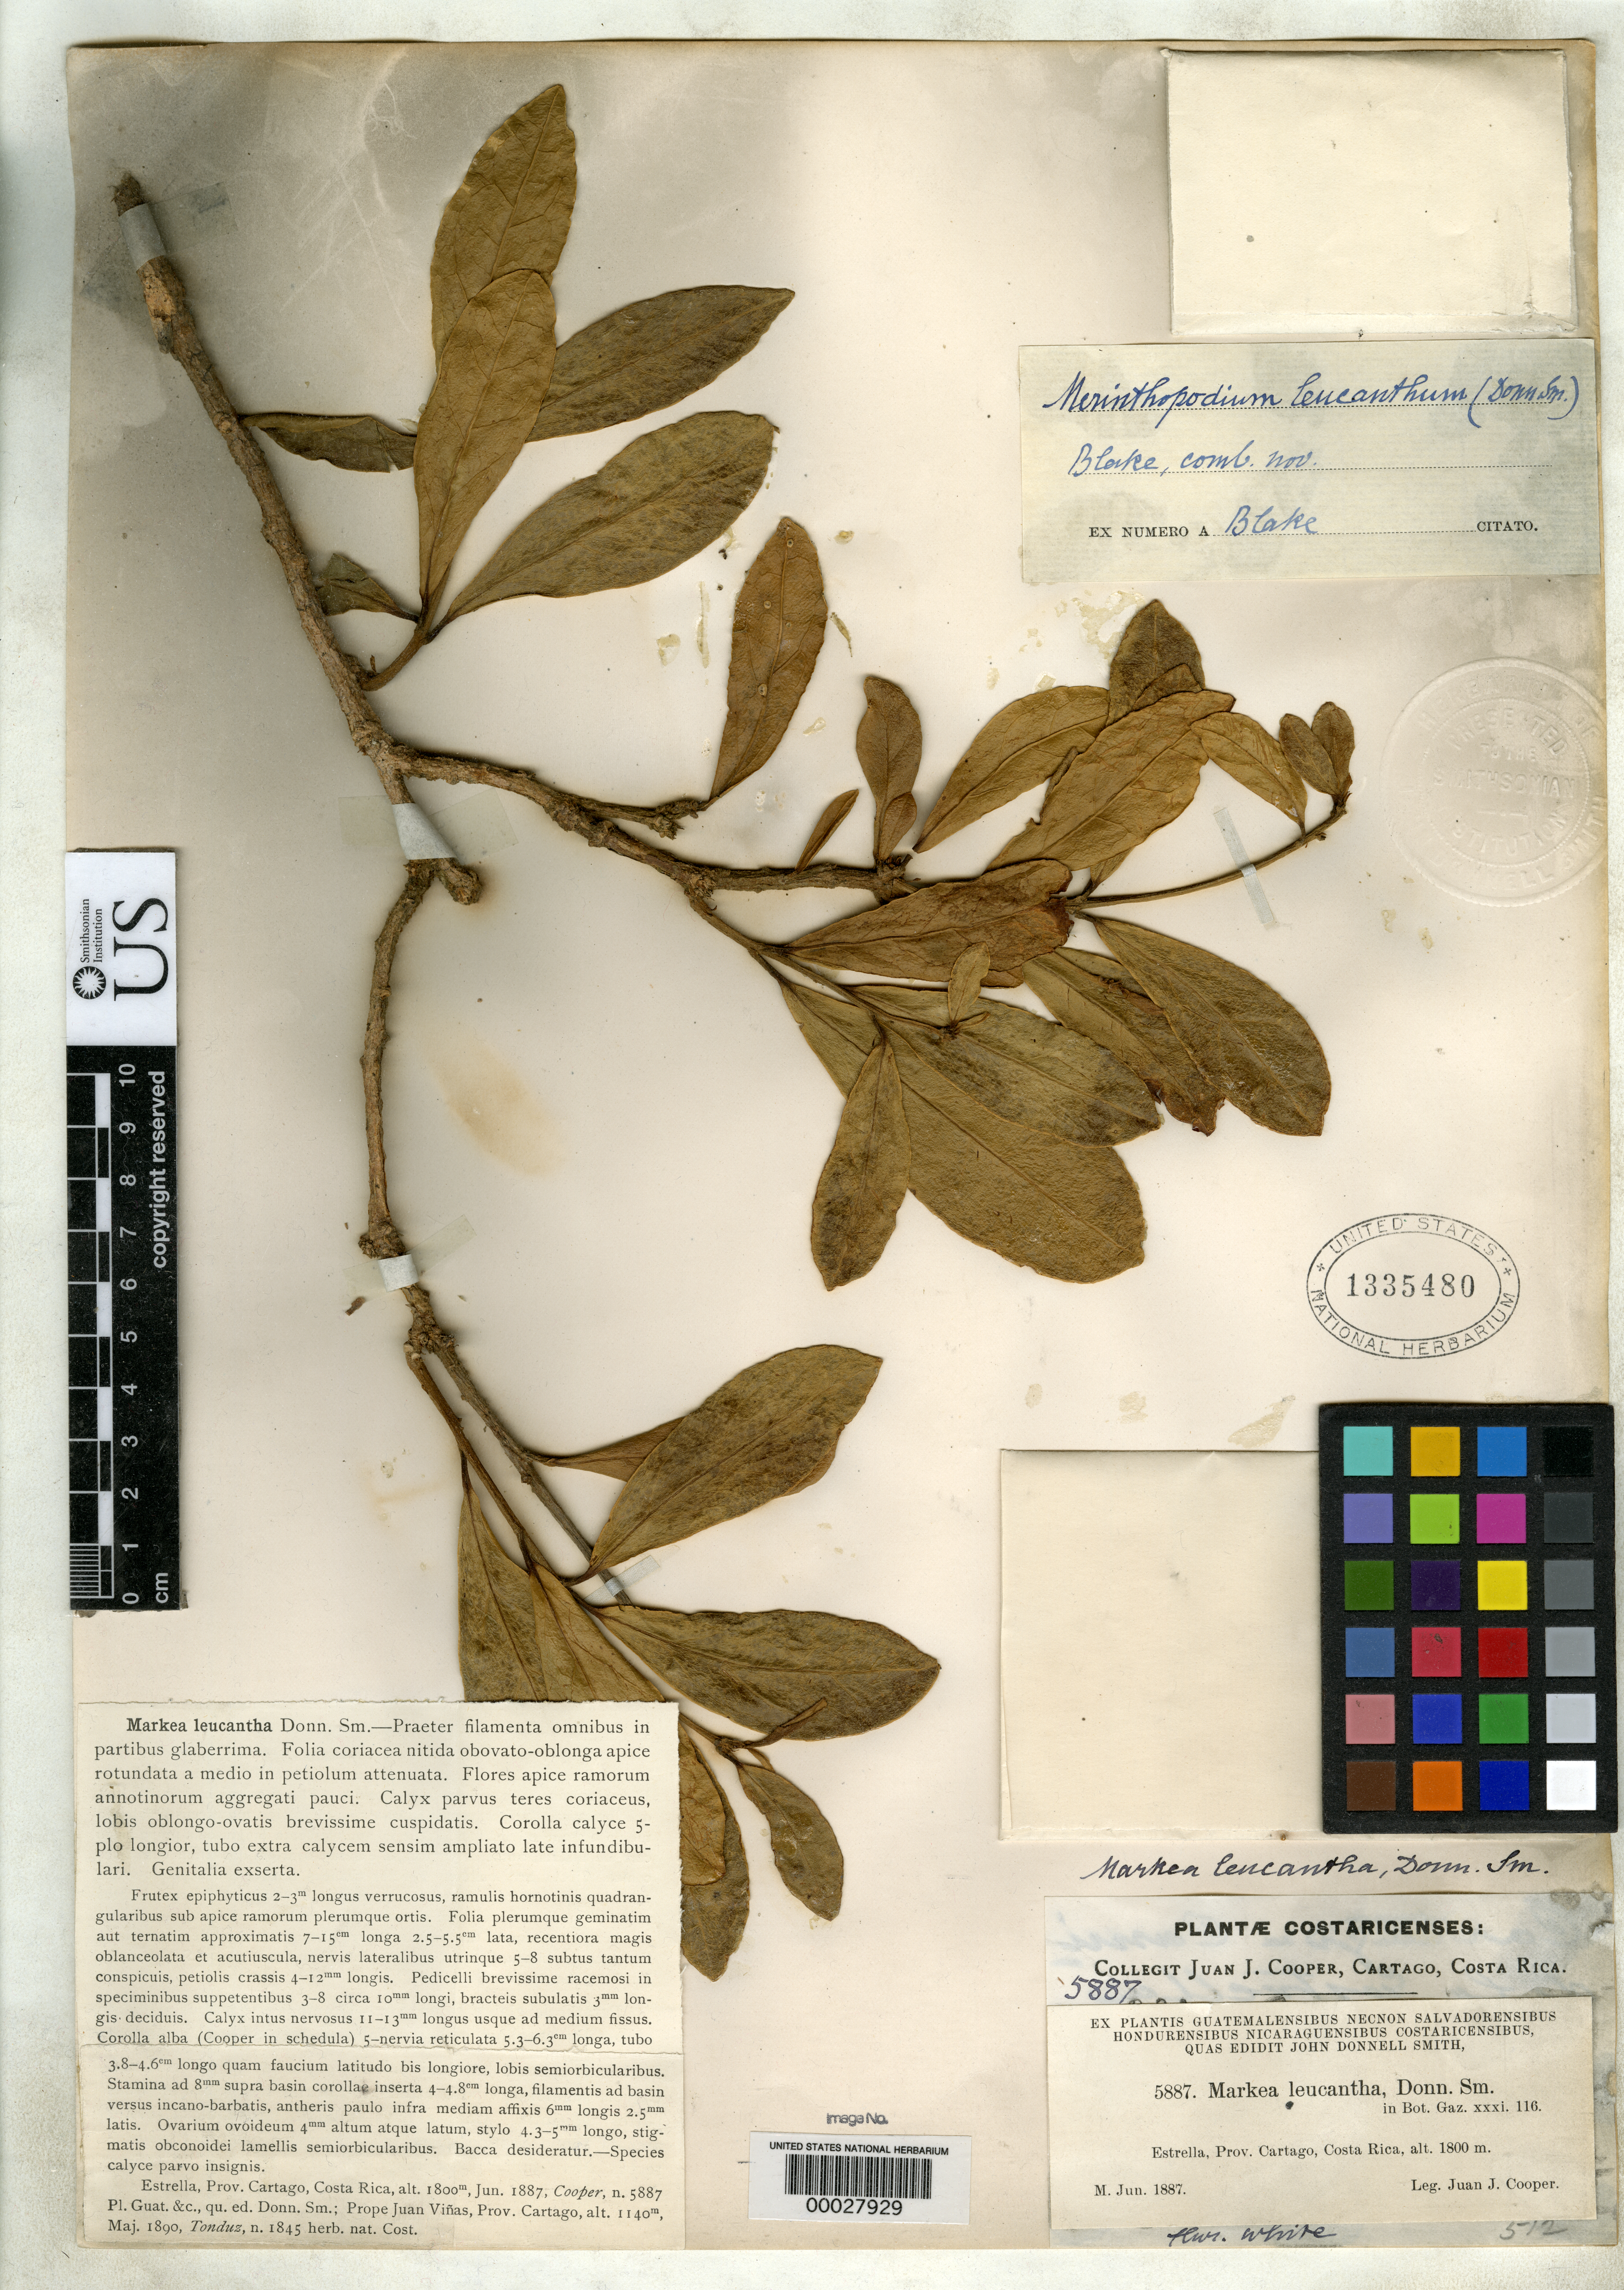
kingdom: Plantae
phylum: Tracheophyta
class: Magnoliopsida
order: Solanales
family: Solanaceae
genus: Markea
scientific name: Markea leucantha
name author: Donn. Sm.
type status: Lectotype; Syntype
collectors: J. J. Cooper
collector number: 5887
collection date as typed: Jun 1887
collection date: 1887-06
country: Costa Rica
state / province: Cartago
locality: Estrella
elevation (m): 1800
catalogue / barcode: US 1335480